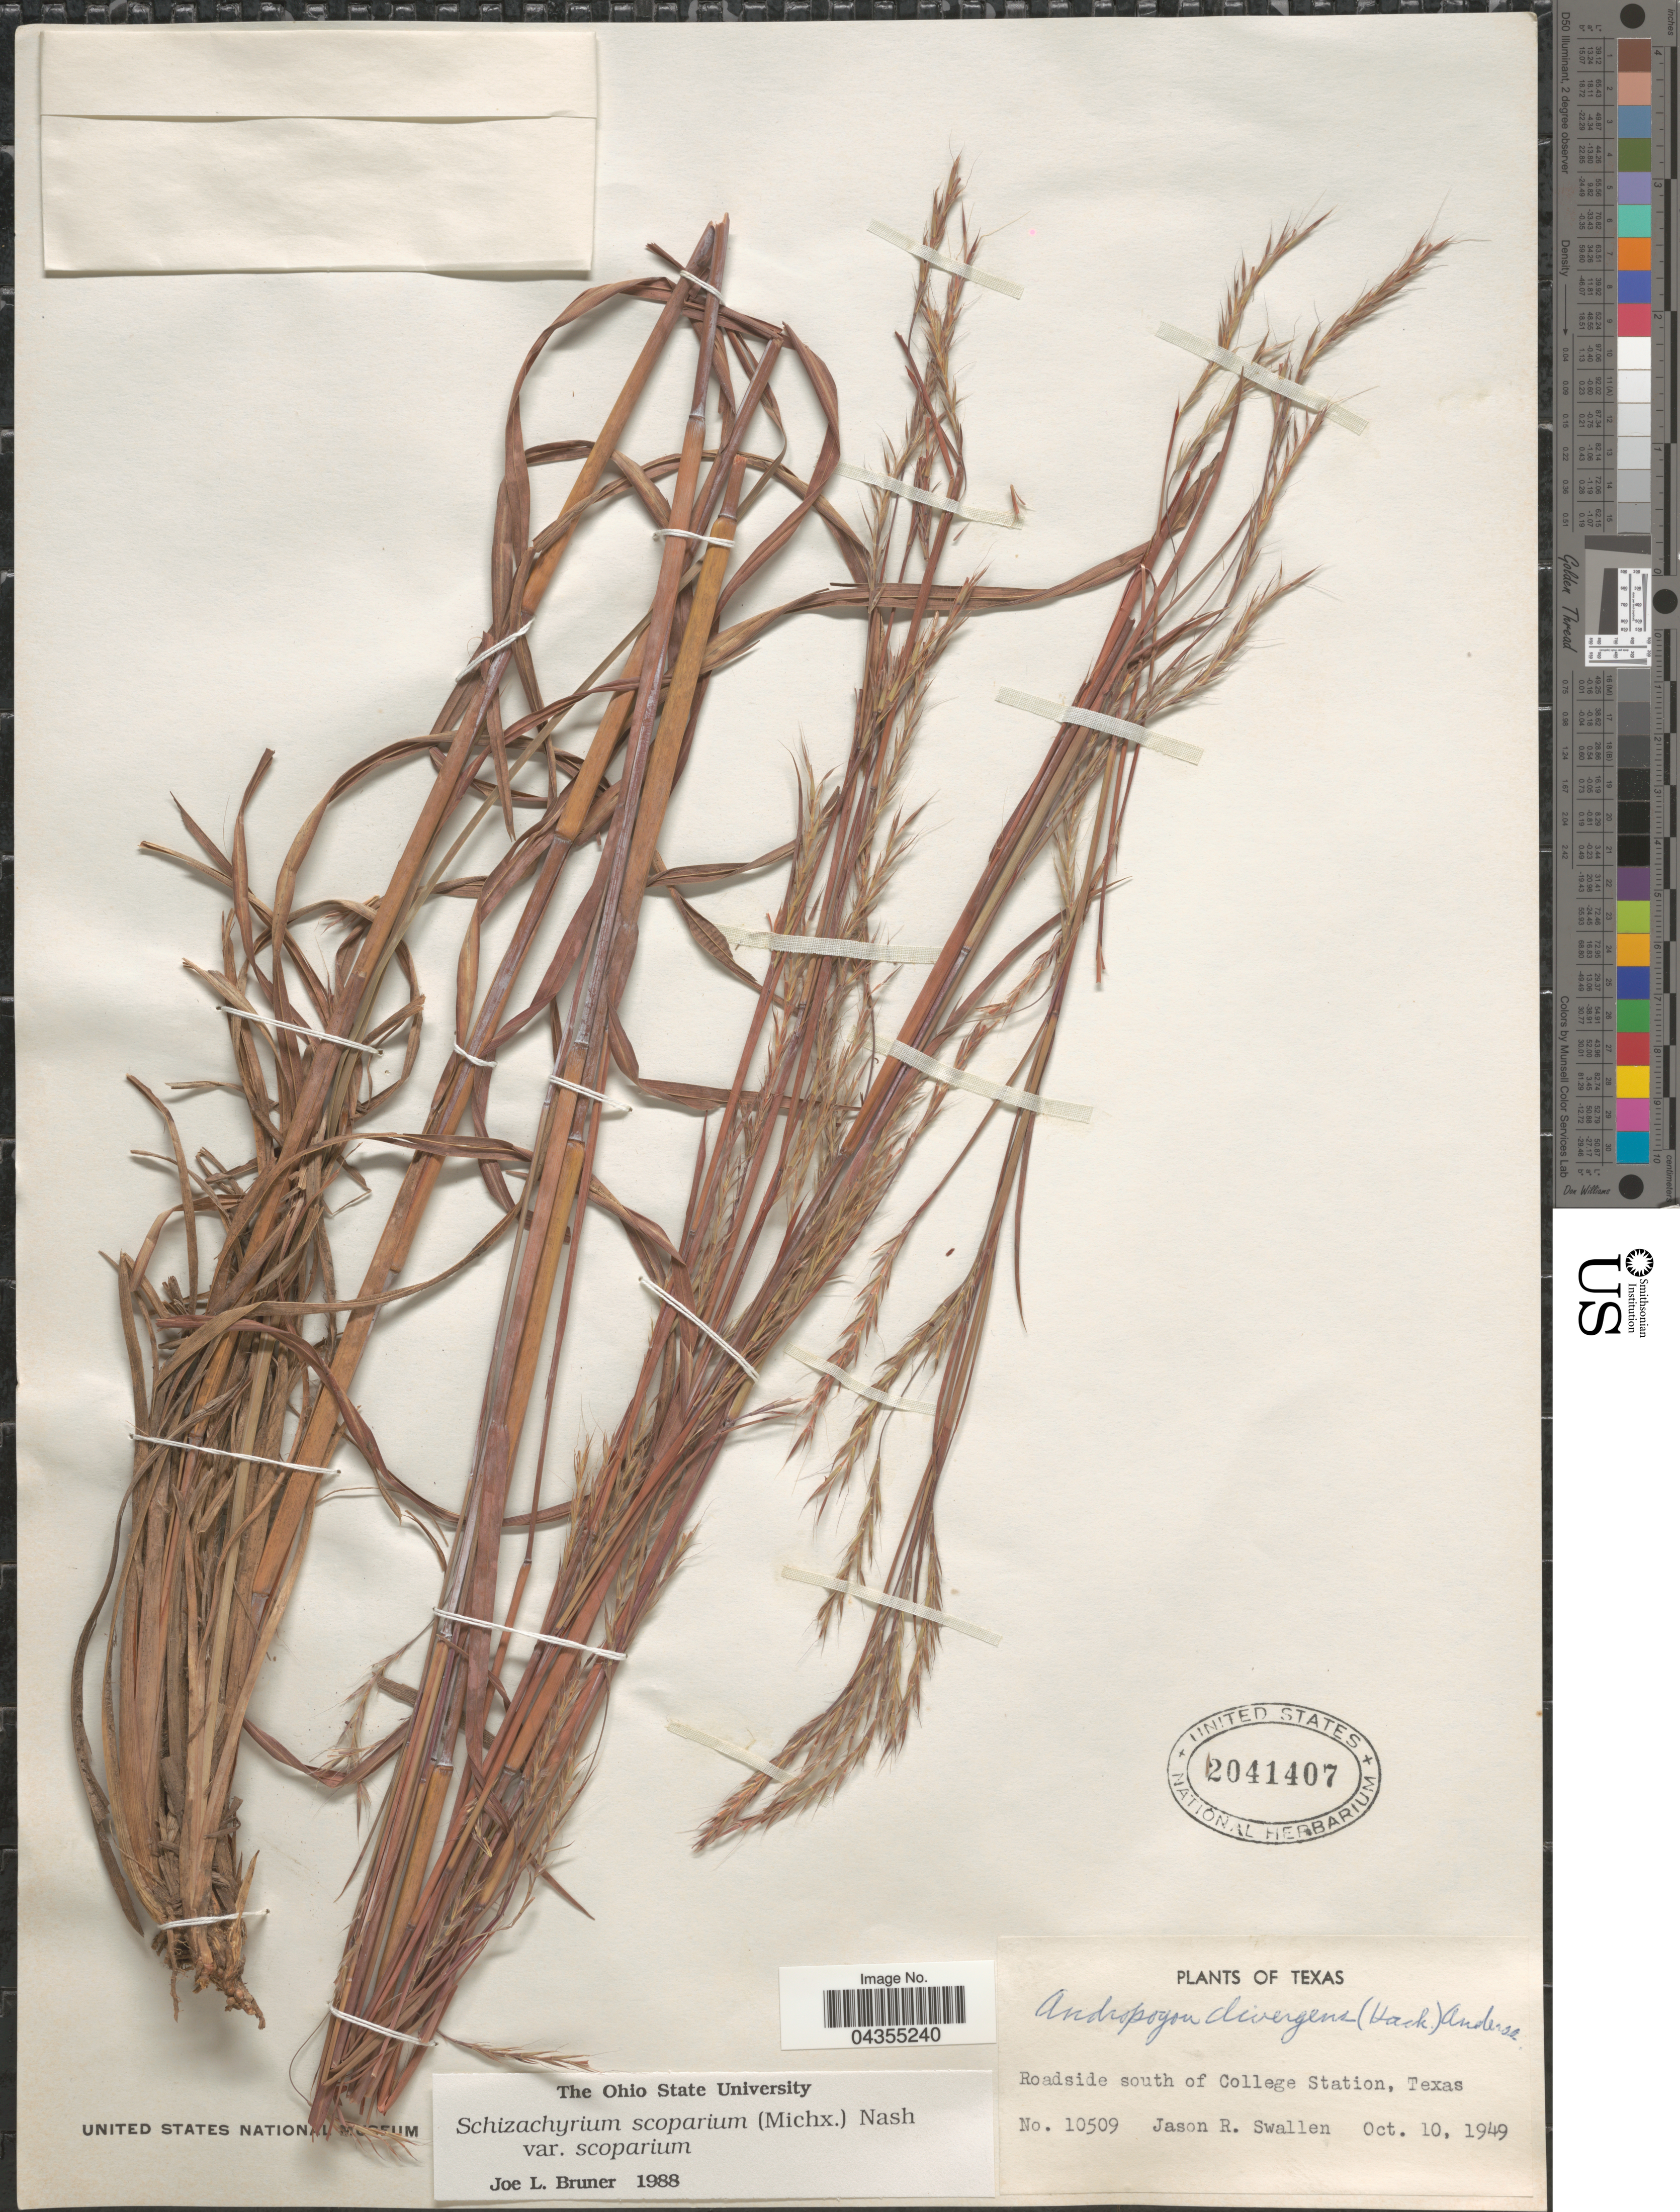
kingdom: Plantae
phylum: Tracheophyta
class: Liliopsida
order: Poales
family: Poaceae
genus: Schizachyrium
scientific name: Schizachyrium scoparium var. scoparium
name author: (Michx.) Nash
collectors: J. R. Swallen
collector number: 10509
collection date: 1949-10-10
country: United States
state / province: Texas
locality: Roadside south of College Station.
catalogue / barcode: US 2041407